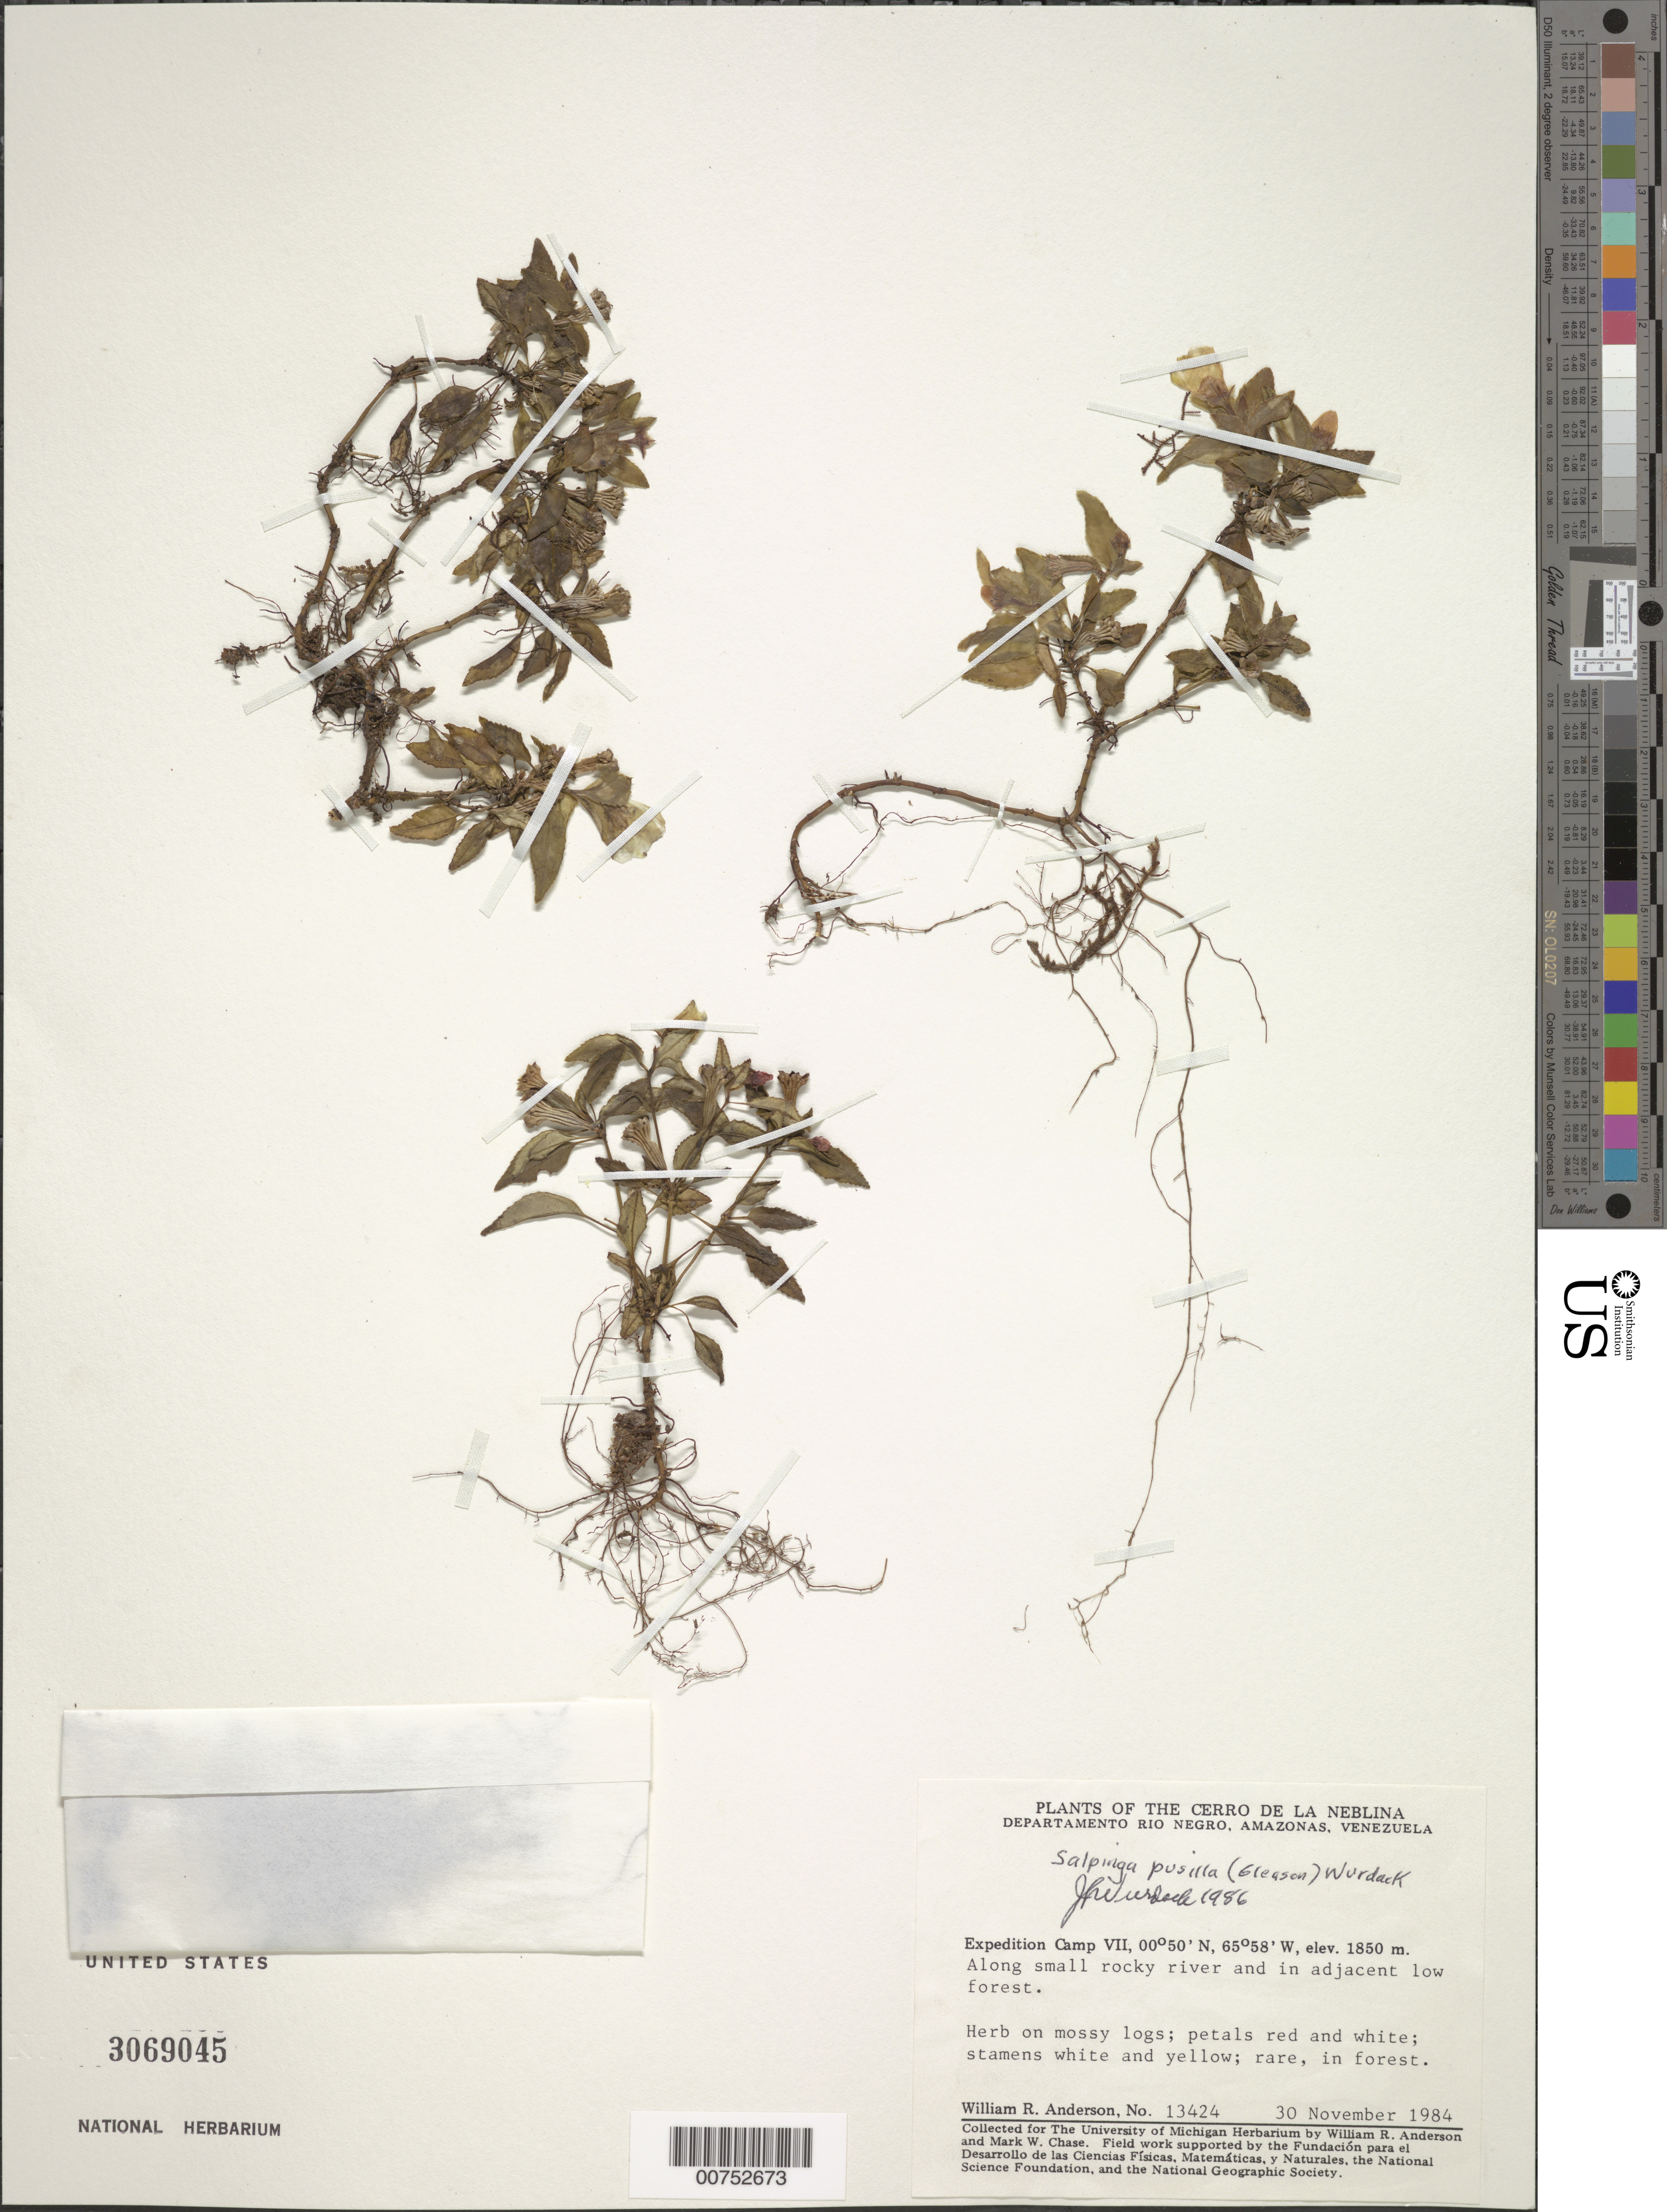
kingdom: Plantae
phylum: Tracheophyta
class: Magnoliopsida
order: Myrtales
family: Melastomataceae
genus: Salpinga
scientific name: Salpinga pusilla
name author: Wurdack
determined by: Wurdack, John J., (US), US (UNITED STATES)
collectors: W. R. Anderson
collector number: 13424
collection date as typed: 30-Nov-84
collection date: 1984-11-30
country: Venezuela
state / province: Amazonas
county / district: Río Negro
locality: Cerro de la Neblina, Expedition Base Camp VII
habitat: Small rocky river in adjacent low forest; on mossy logs in forest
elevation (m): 1850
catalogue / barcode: US 3069045